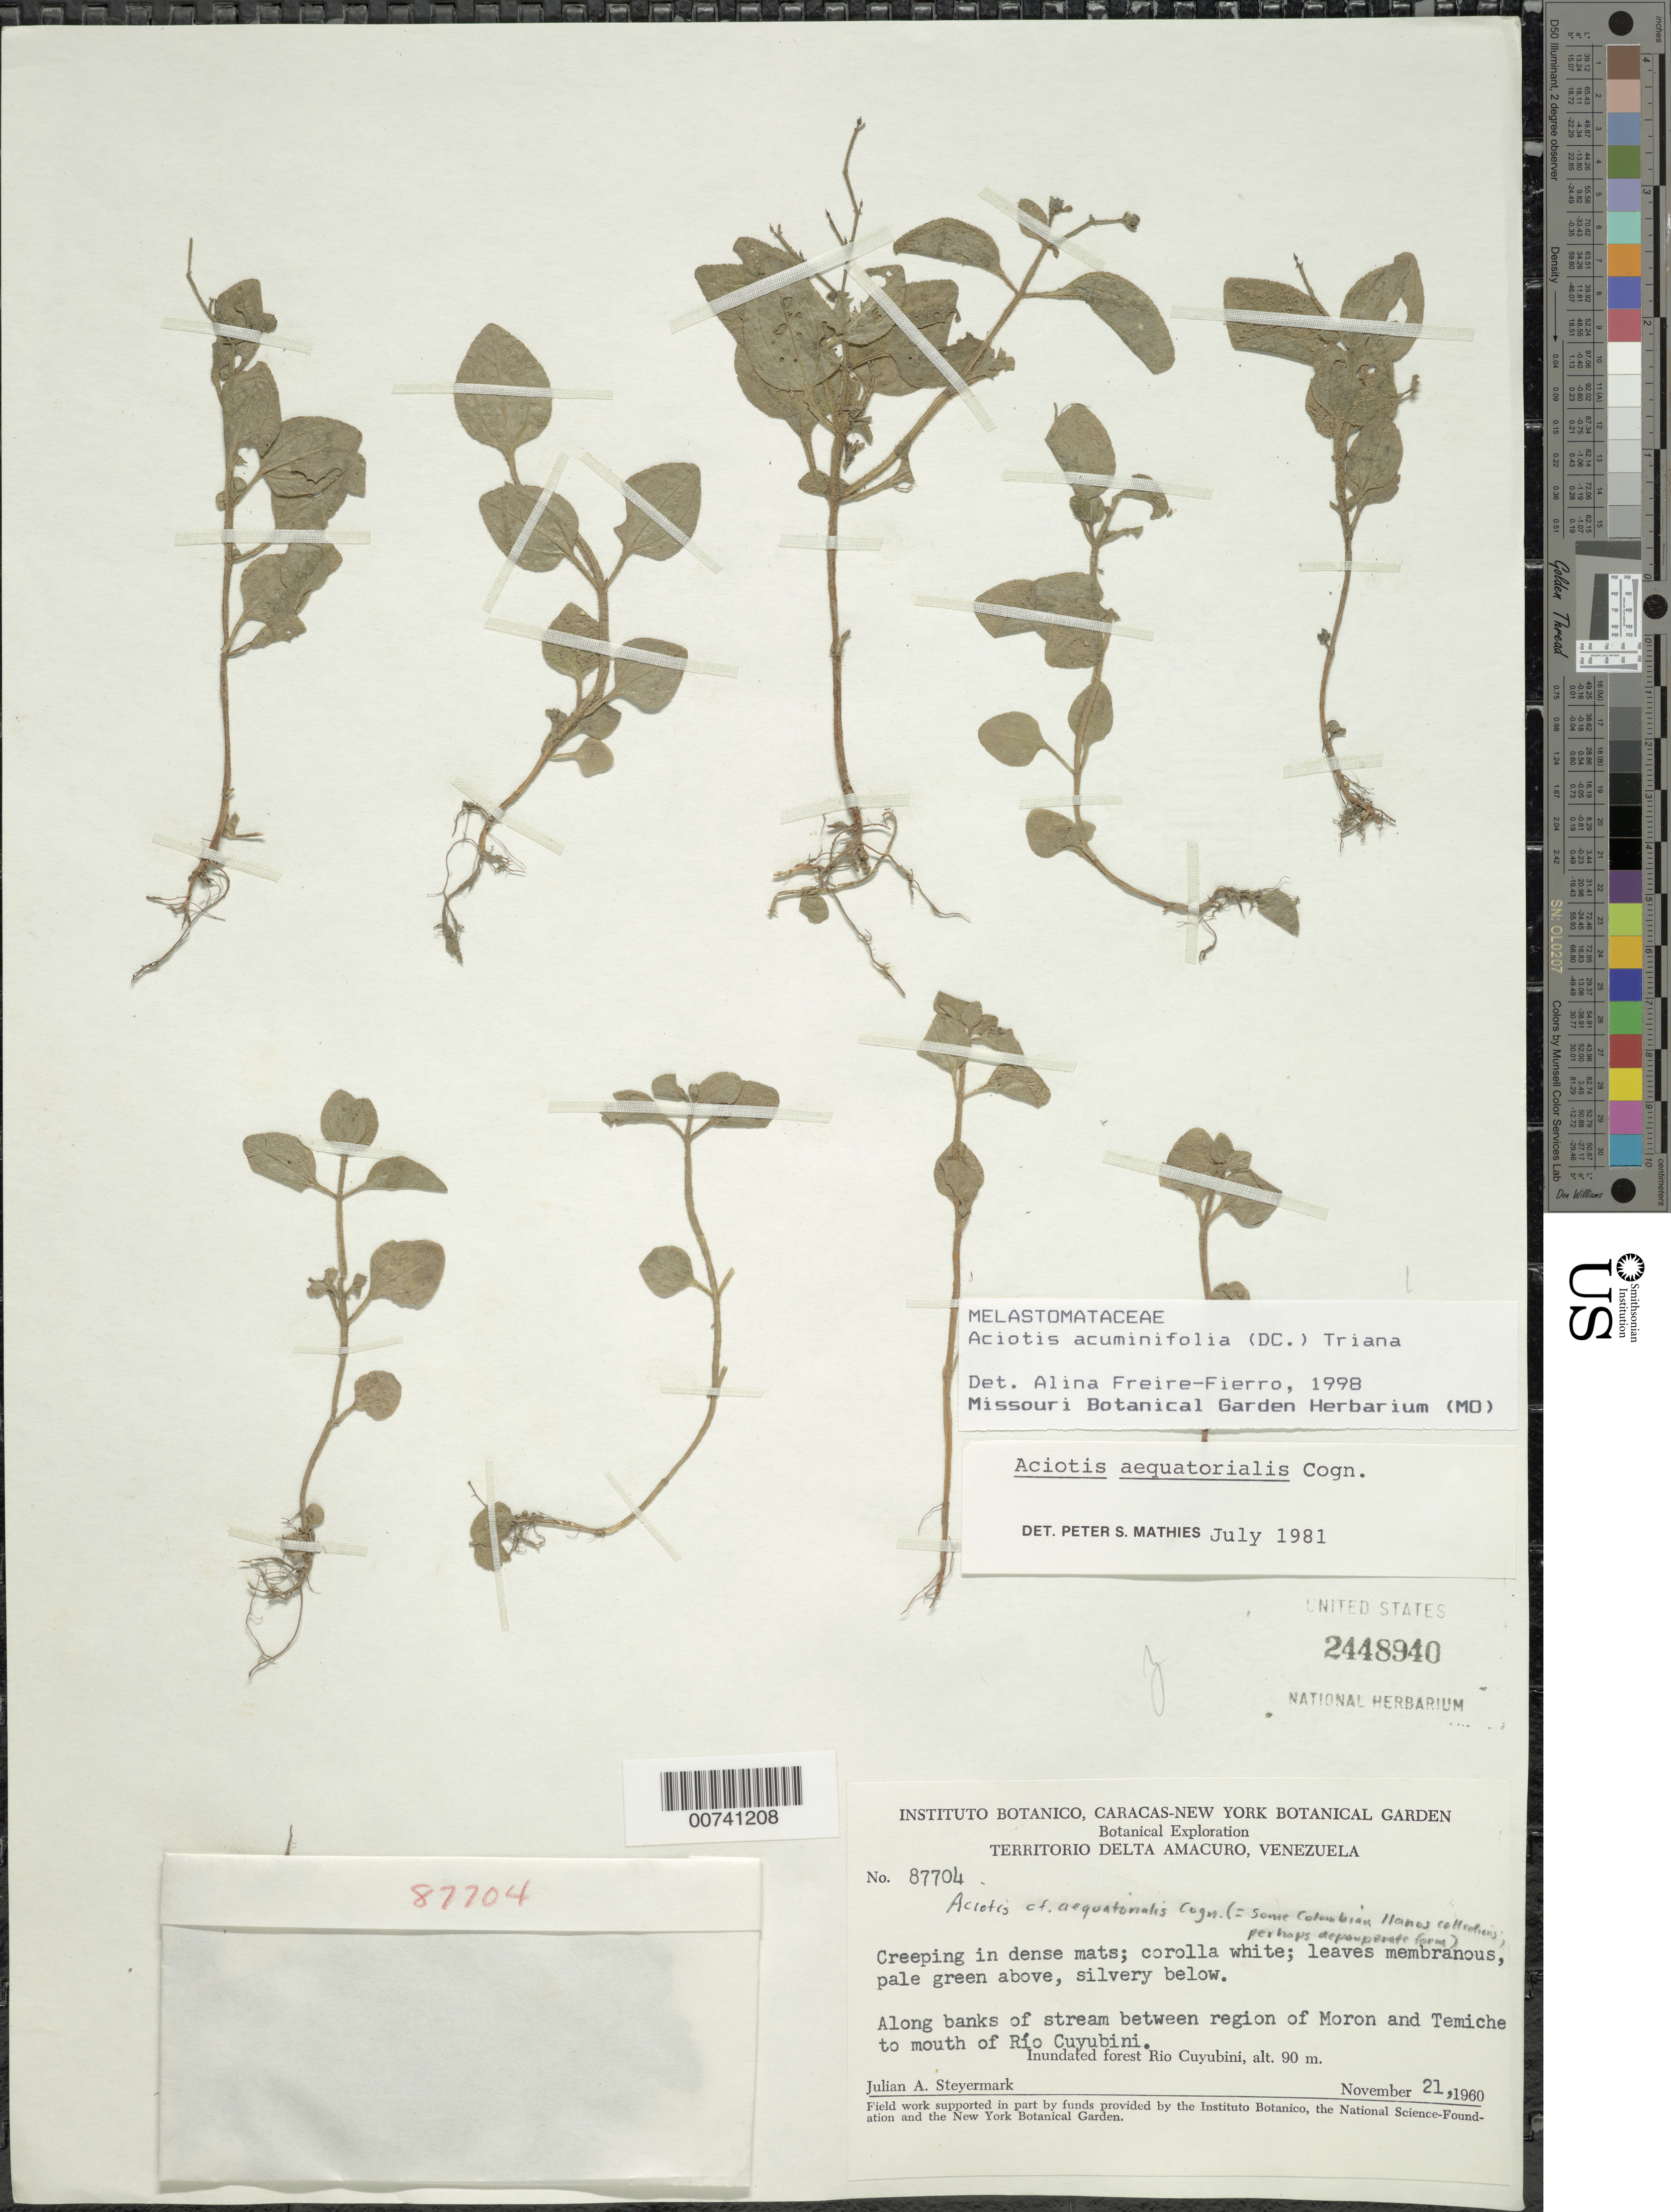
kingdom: Plantae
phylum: Tracheophyta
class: Magnoliopsida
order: Myrtales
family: Melastomataceae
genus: Aciotis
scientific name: Aciotis acuminifolia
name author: (Mart. ex DC.) Triana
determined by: Freire-Fierro, A.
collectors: J. Steyermark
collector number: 87704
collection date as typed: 21-Nov-60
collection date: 1960-11-21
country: Venezuela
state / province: Delta Amacuro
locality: Río Cuyubini, Moron and Temiche to mouth of Río Cuyubini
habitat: Along banks of stream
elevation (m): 90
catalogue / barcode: US 2448940